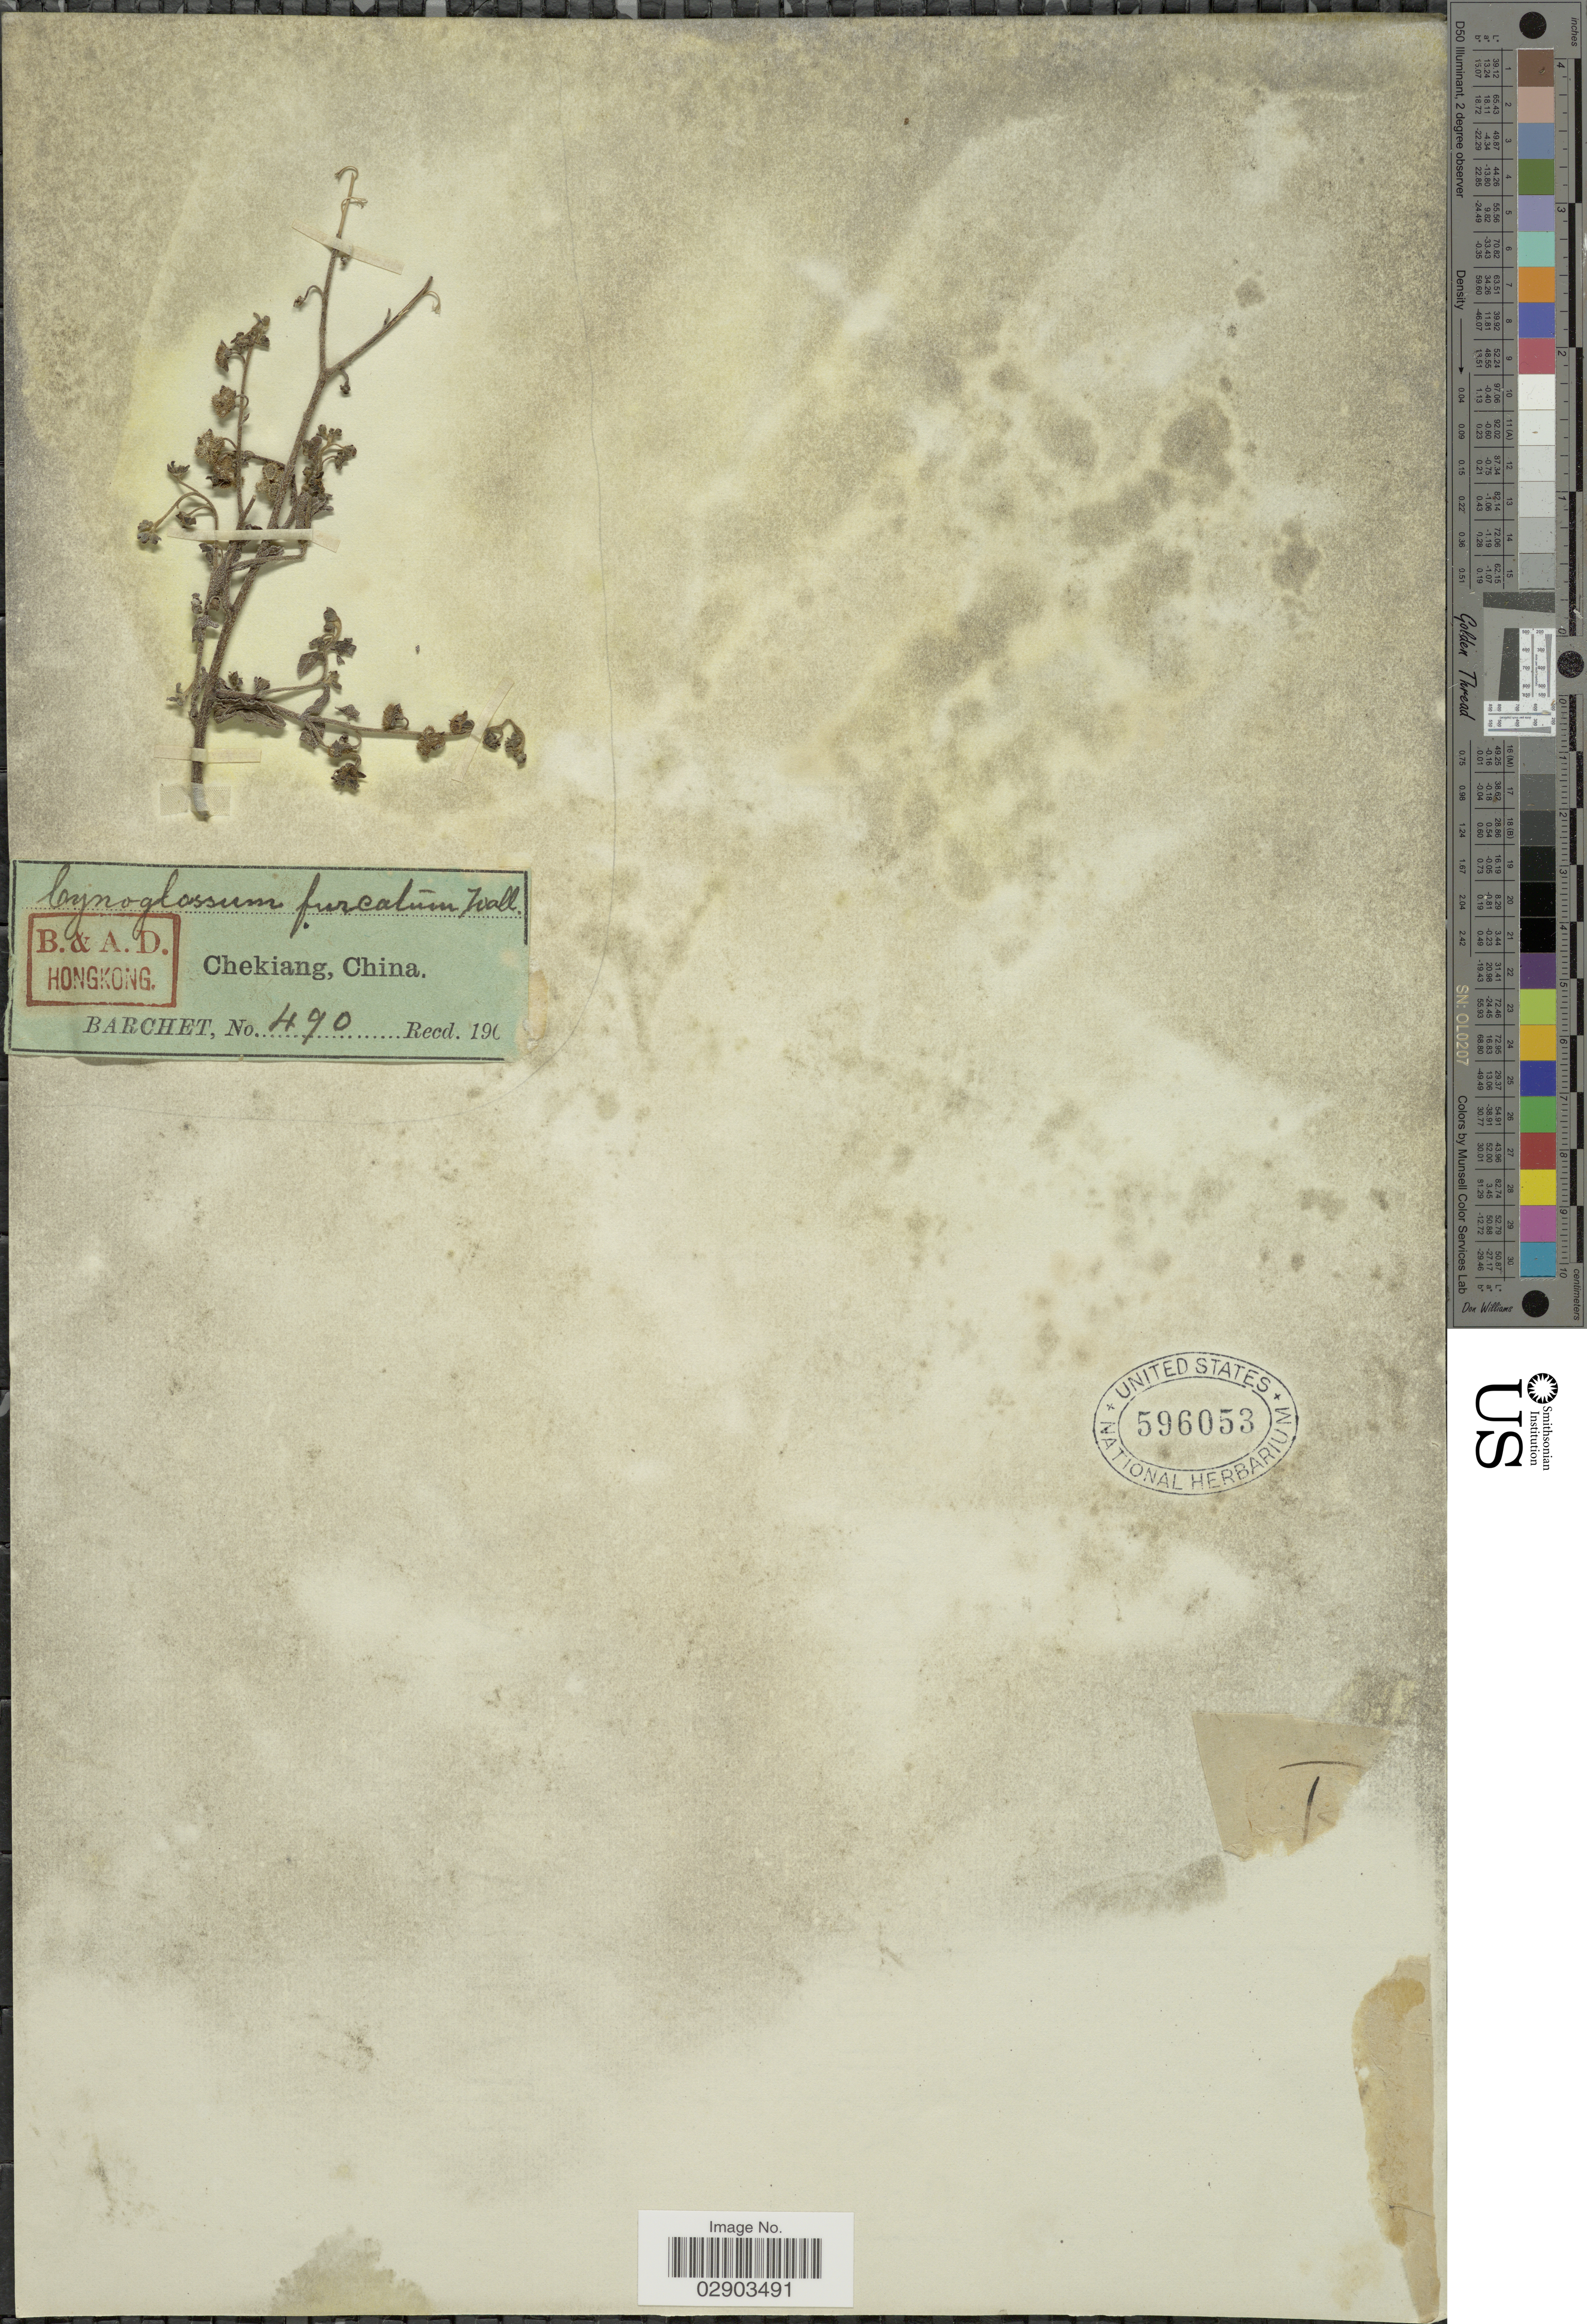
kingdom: Plantae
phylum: Tracheophyta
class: Magnoliopsida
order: Boraginales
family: Boraginaceae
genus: Cynoglossum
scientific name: Cynoglossum furcatum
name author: Wall.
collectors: S. P. Barchet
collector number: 490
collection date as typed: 190!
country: China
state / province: Zhejiang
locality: Chekiang.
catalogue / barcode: US 596053